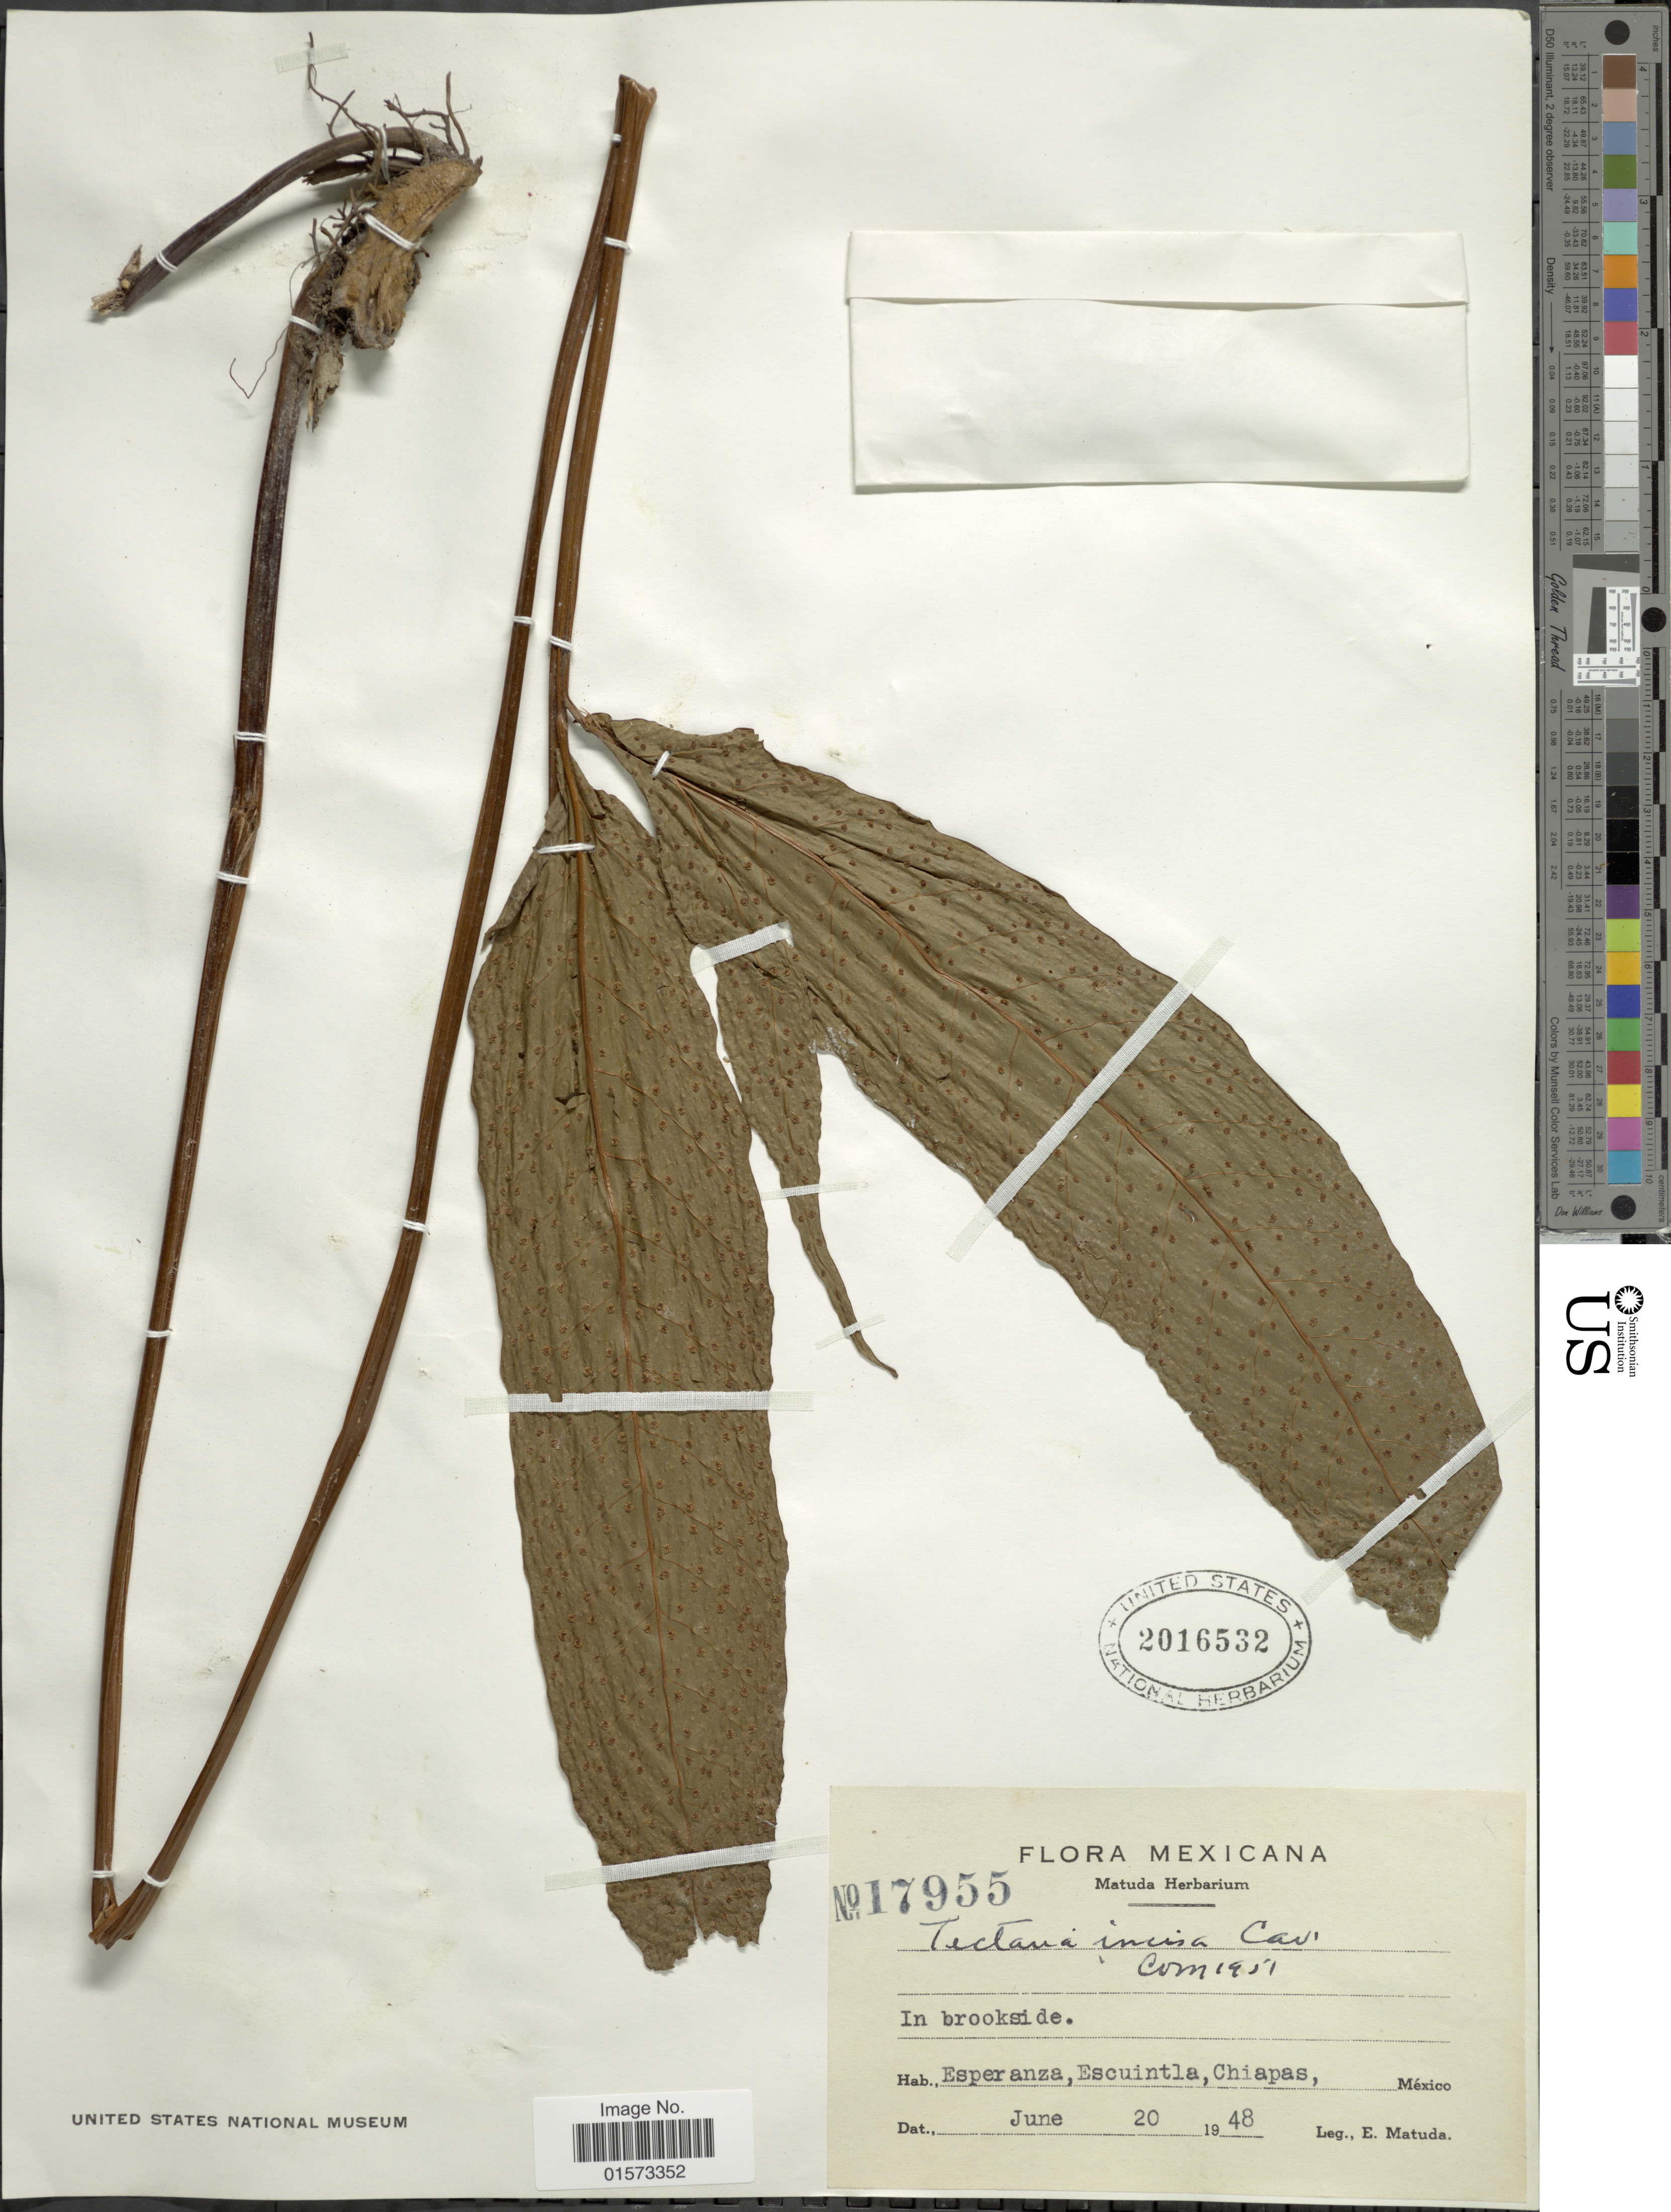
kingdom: Plantae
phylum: Tracheophyta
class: Polypodiopsida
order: Polypodiales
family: Tectariaceae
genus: Tectaria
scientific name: Tectaria incisa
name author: Cav.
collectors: E. Matuda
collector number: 17955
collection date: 1948-06-20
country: Mexico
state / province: Chiapas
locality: Esperanza, Escuintla, Chiapas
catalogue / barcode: US 2016532